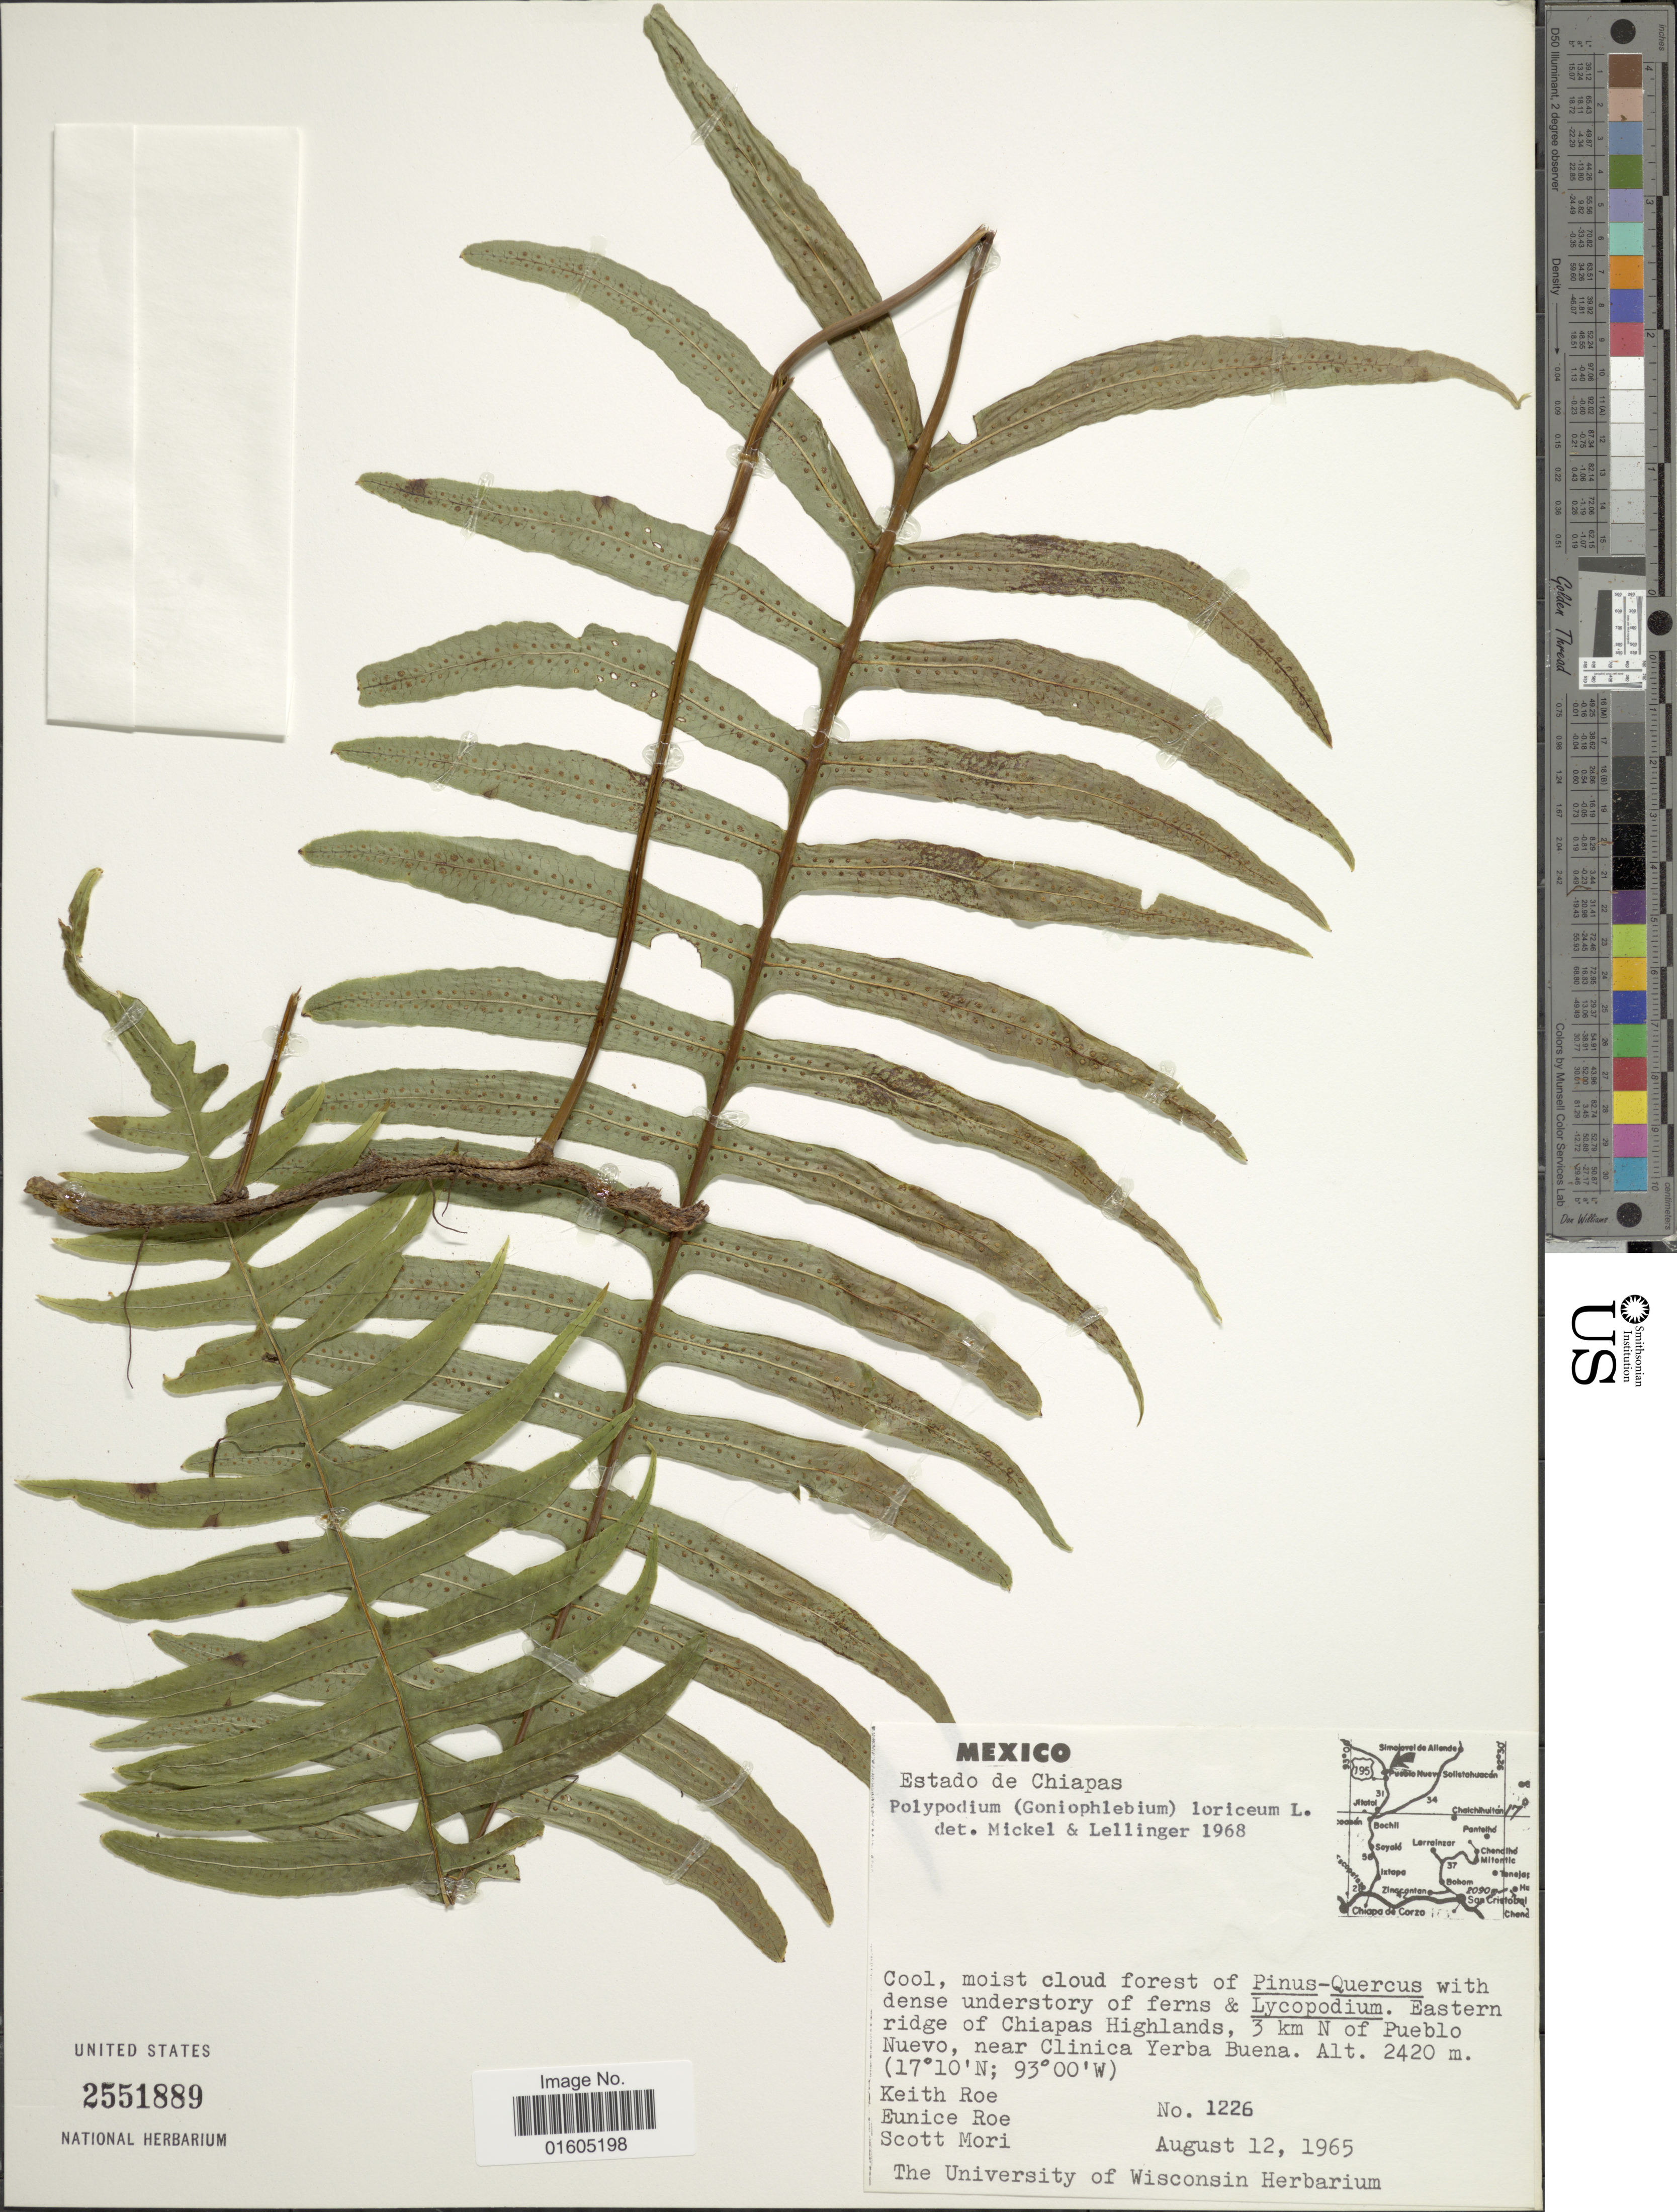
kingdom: Plantae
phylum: Tracheophyta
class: Polypodiopsida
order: Polypodiales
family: Polypodiaceae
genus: Serpocaulon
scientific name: Serpocaulon loriceum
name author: (L.) A.R. Sm.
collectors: K. E. Roe, E. Roe & S. Mori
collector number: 1226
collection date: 1965-08-12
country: Mexico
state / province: Chiapas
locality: Mexico. Estado de Chiapas. Cool, moist cloud forest of Pinus-Quercus with densde understory of ferns & Lycopodium. Eastern ridge of Chiapas Highlands, 3 km N of Pueblo Nuevo, near Clinica Yerba Buena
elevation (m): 2420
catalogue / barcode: US 2551889